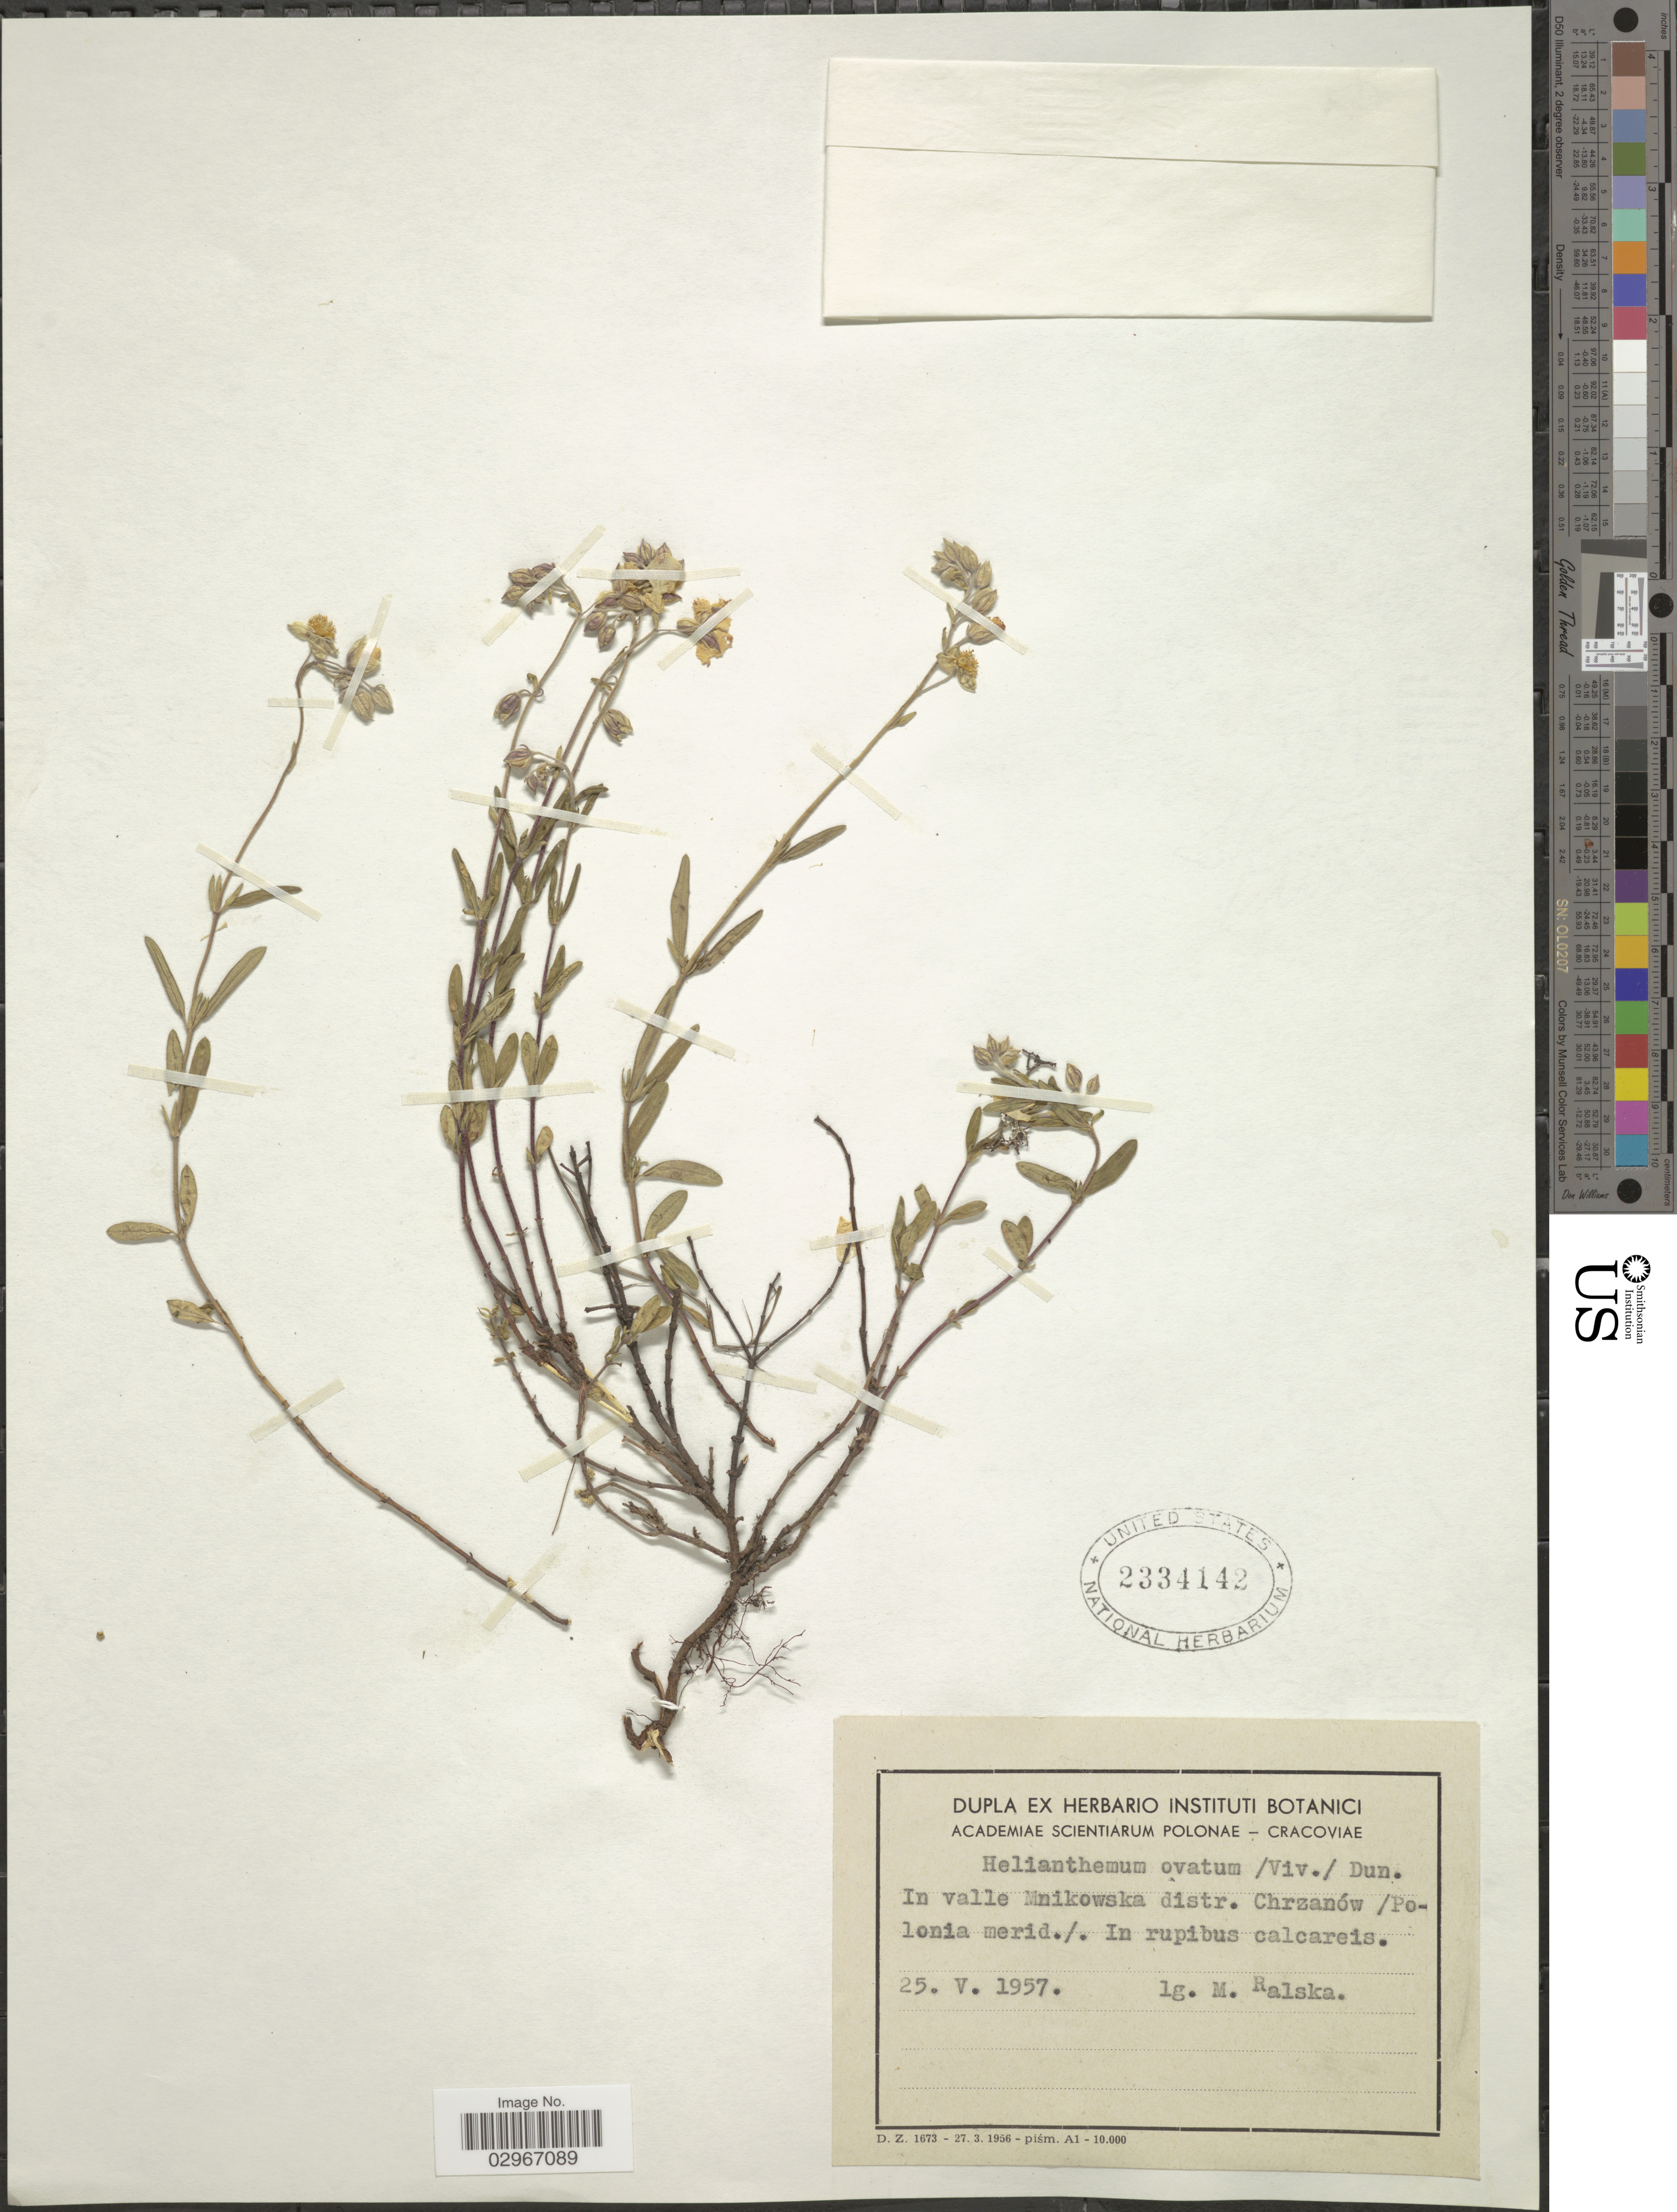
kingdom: Plantae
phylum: Tracheophyta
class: Magnoliopsida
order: Malvales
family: Cistaceae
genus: Helianthemum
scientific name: Helianthemum ovatum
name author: Dunal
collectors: M. Ralska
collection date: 1957-05-25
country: Poland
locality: In valle Mnikowska distr. Chrzanów / Polonia merid./. In rupibus calcareis.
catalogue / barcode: US 2334142